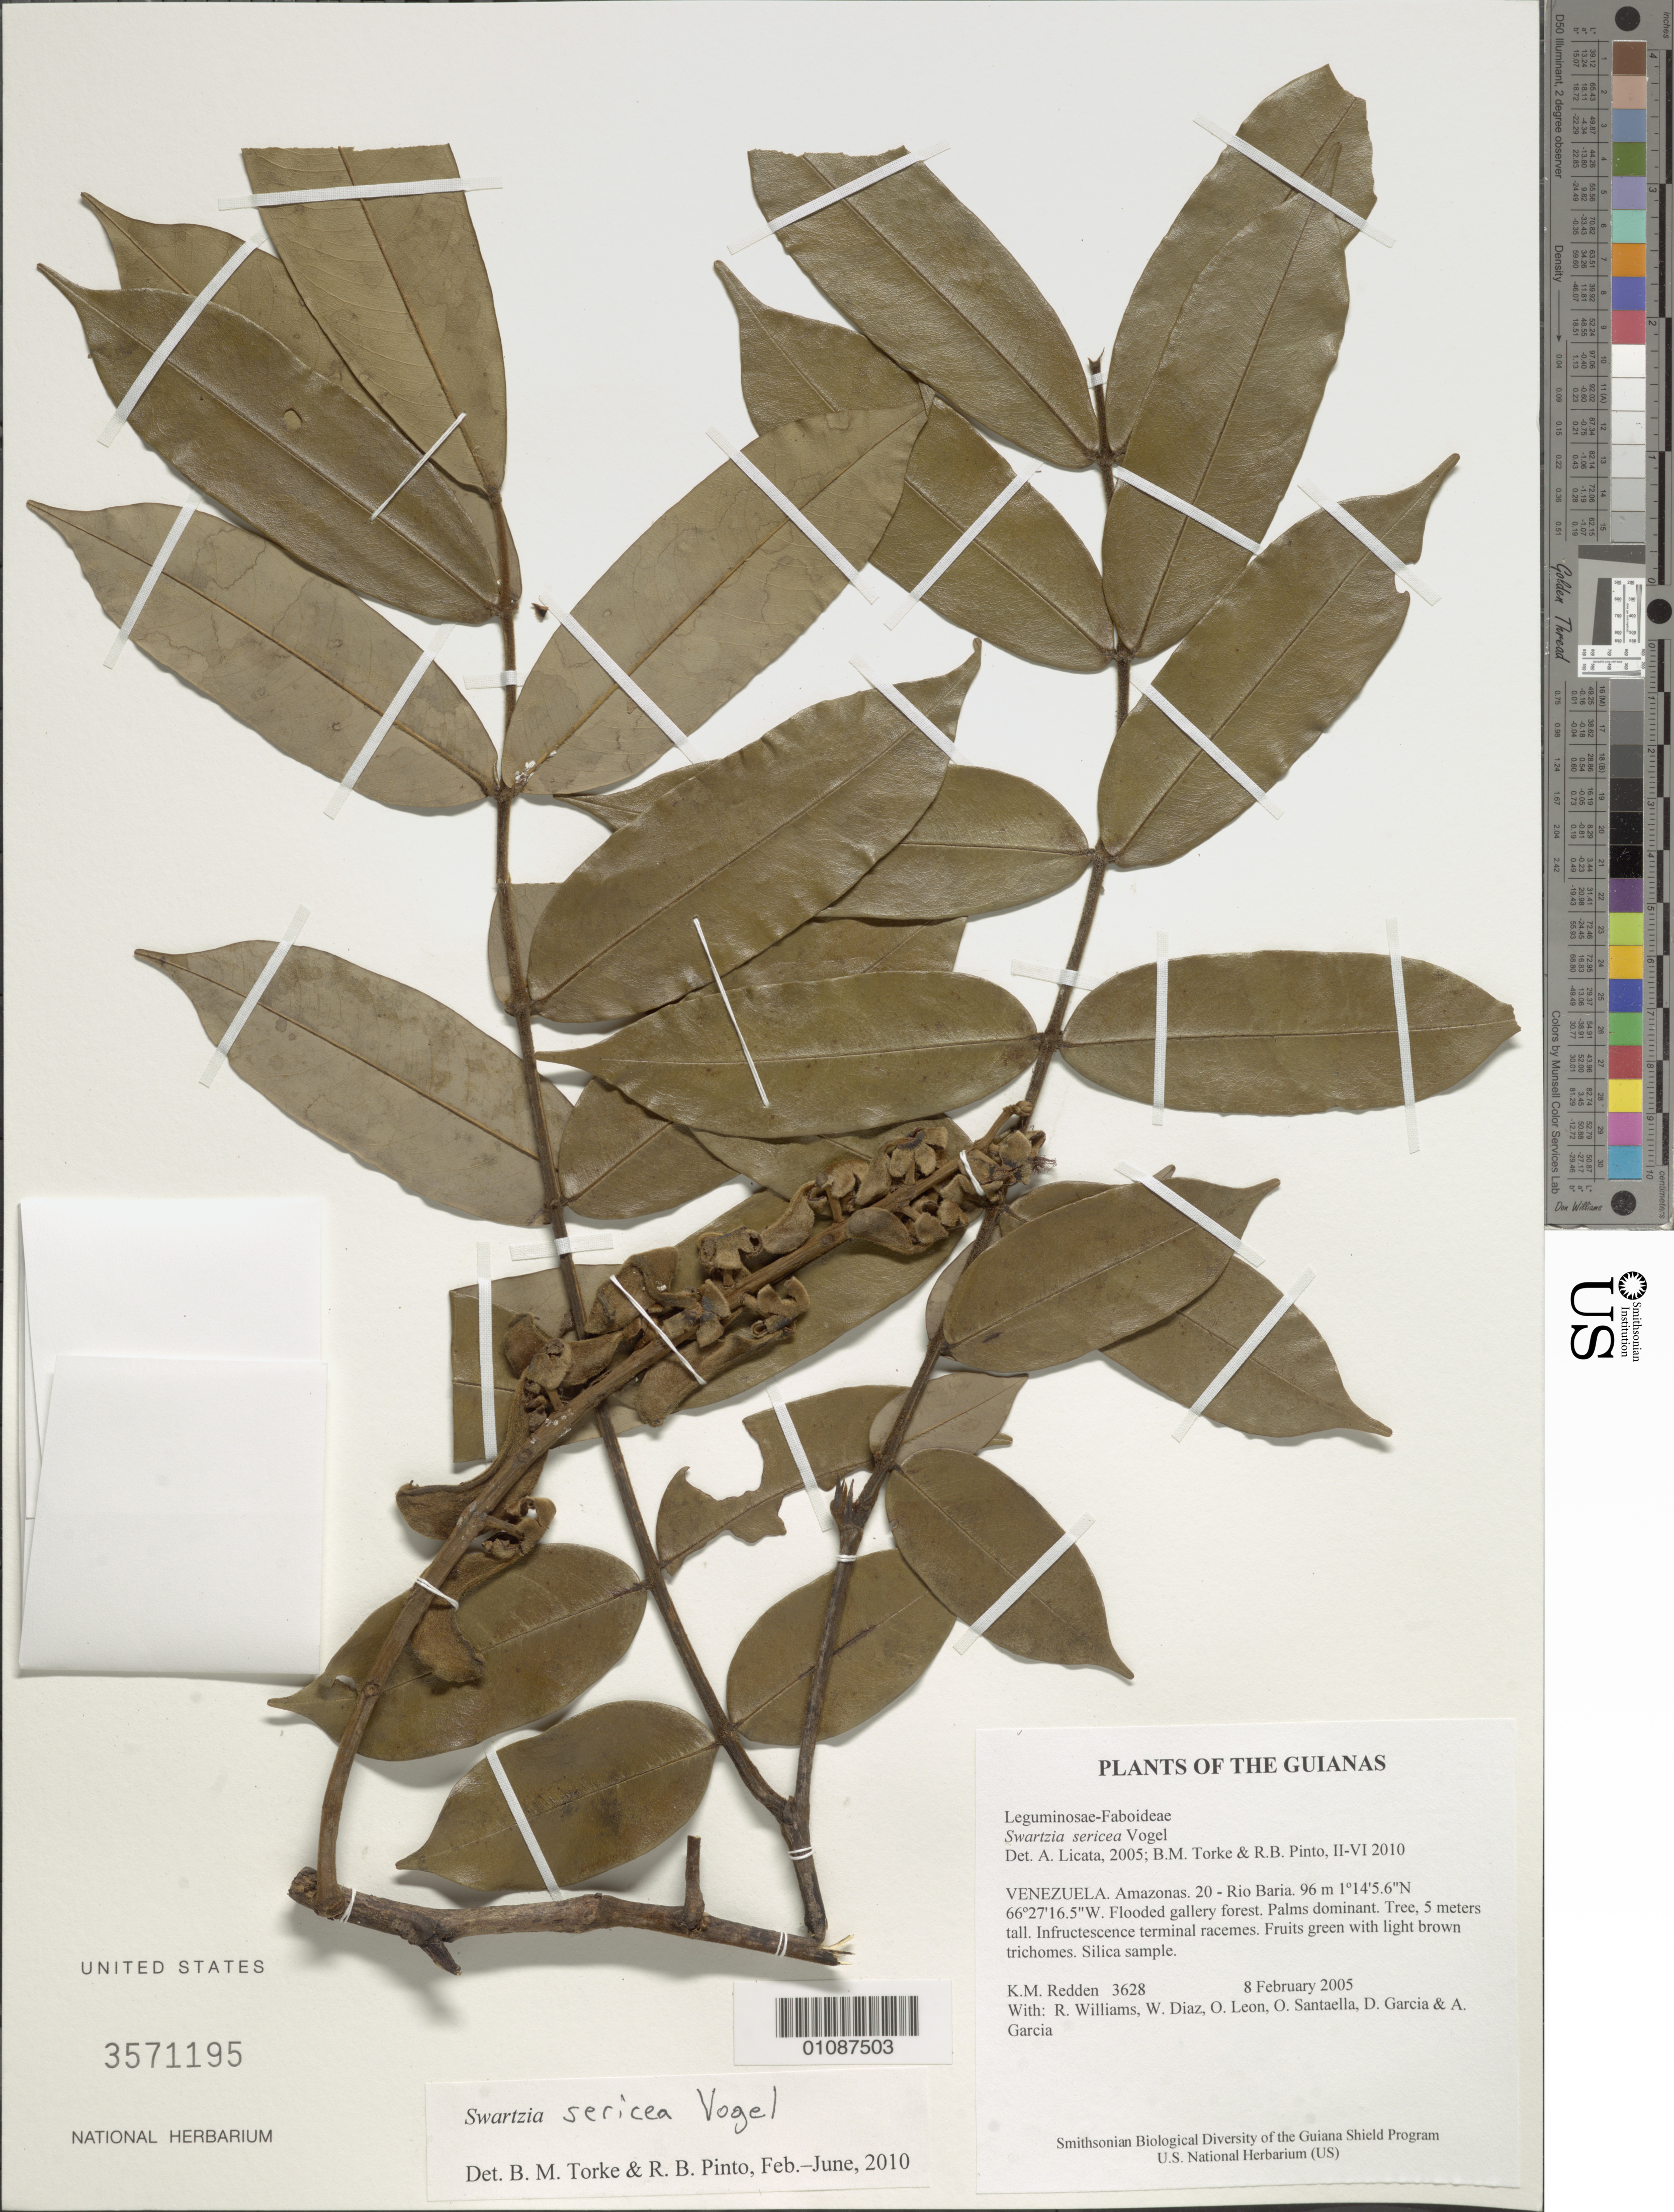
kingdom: Plantae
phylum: Tracheophyta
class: Magnoliopsida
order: Fabales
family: Fabaceae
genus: Swartzia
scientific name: Swartzia sericea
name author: Vogel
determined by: Torke, B. M.; Pinto, R. B.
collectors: K. M. Redden, R. Williams, W. Díaz P., O. León, O. Santaella, D. Garcia & A. Garcia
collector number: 3628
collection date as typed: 8 February 2005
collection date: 2005-02-08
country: Venezuela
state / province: Amazonas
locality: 20 - Rio Baria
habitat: Flooded gallery forest. Palms dominant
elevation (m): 96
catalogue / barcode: US 3571195